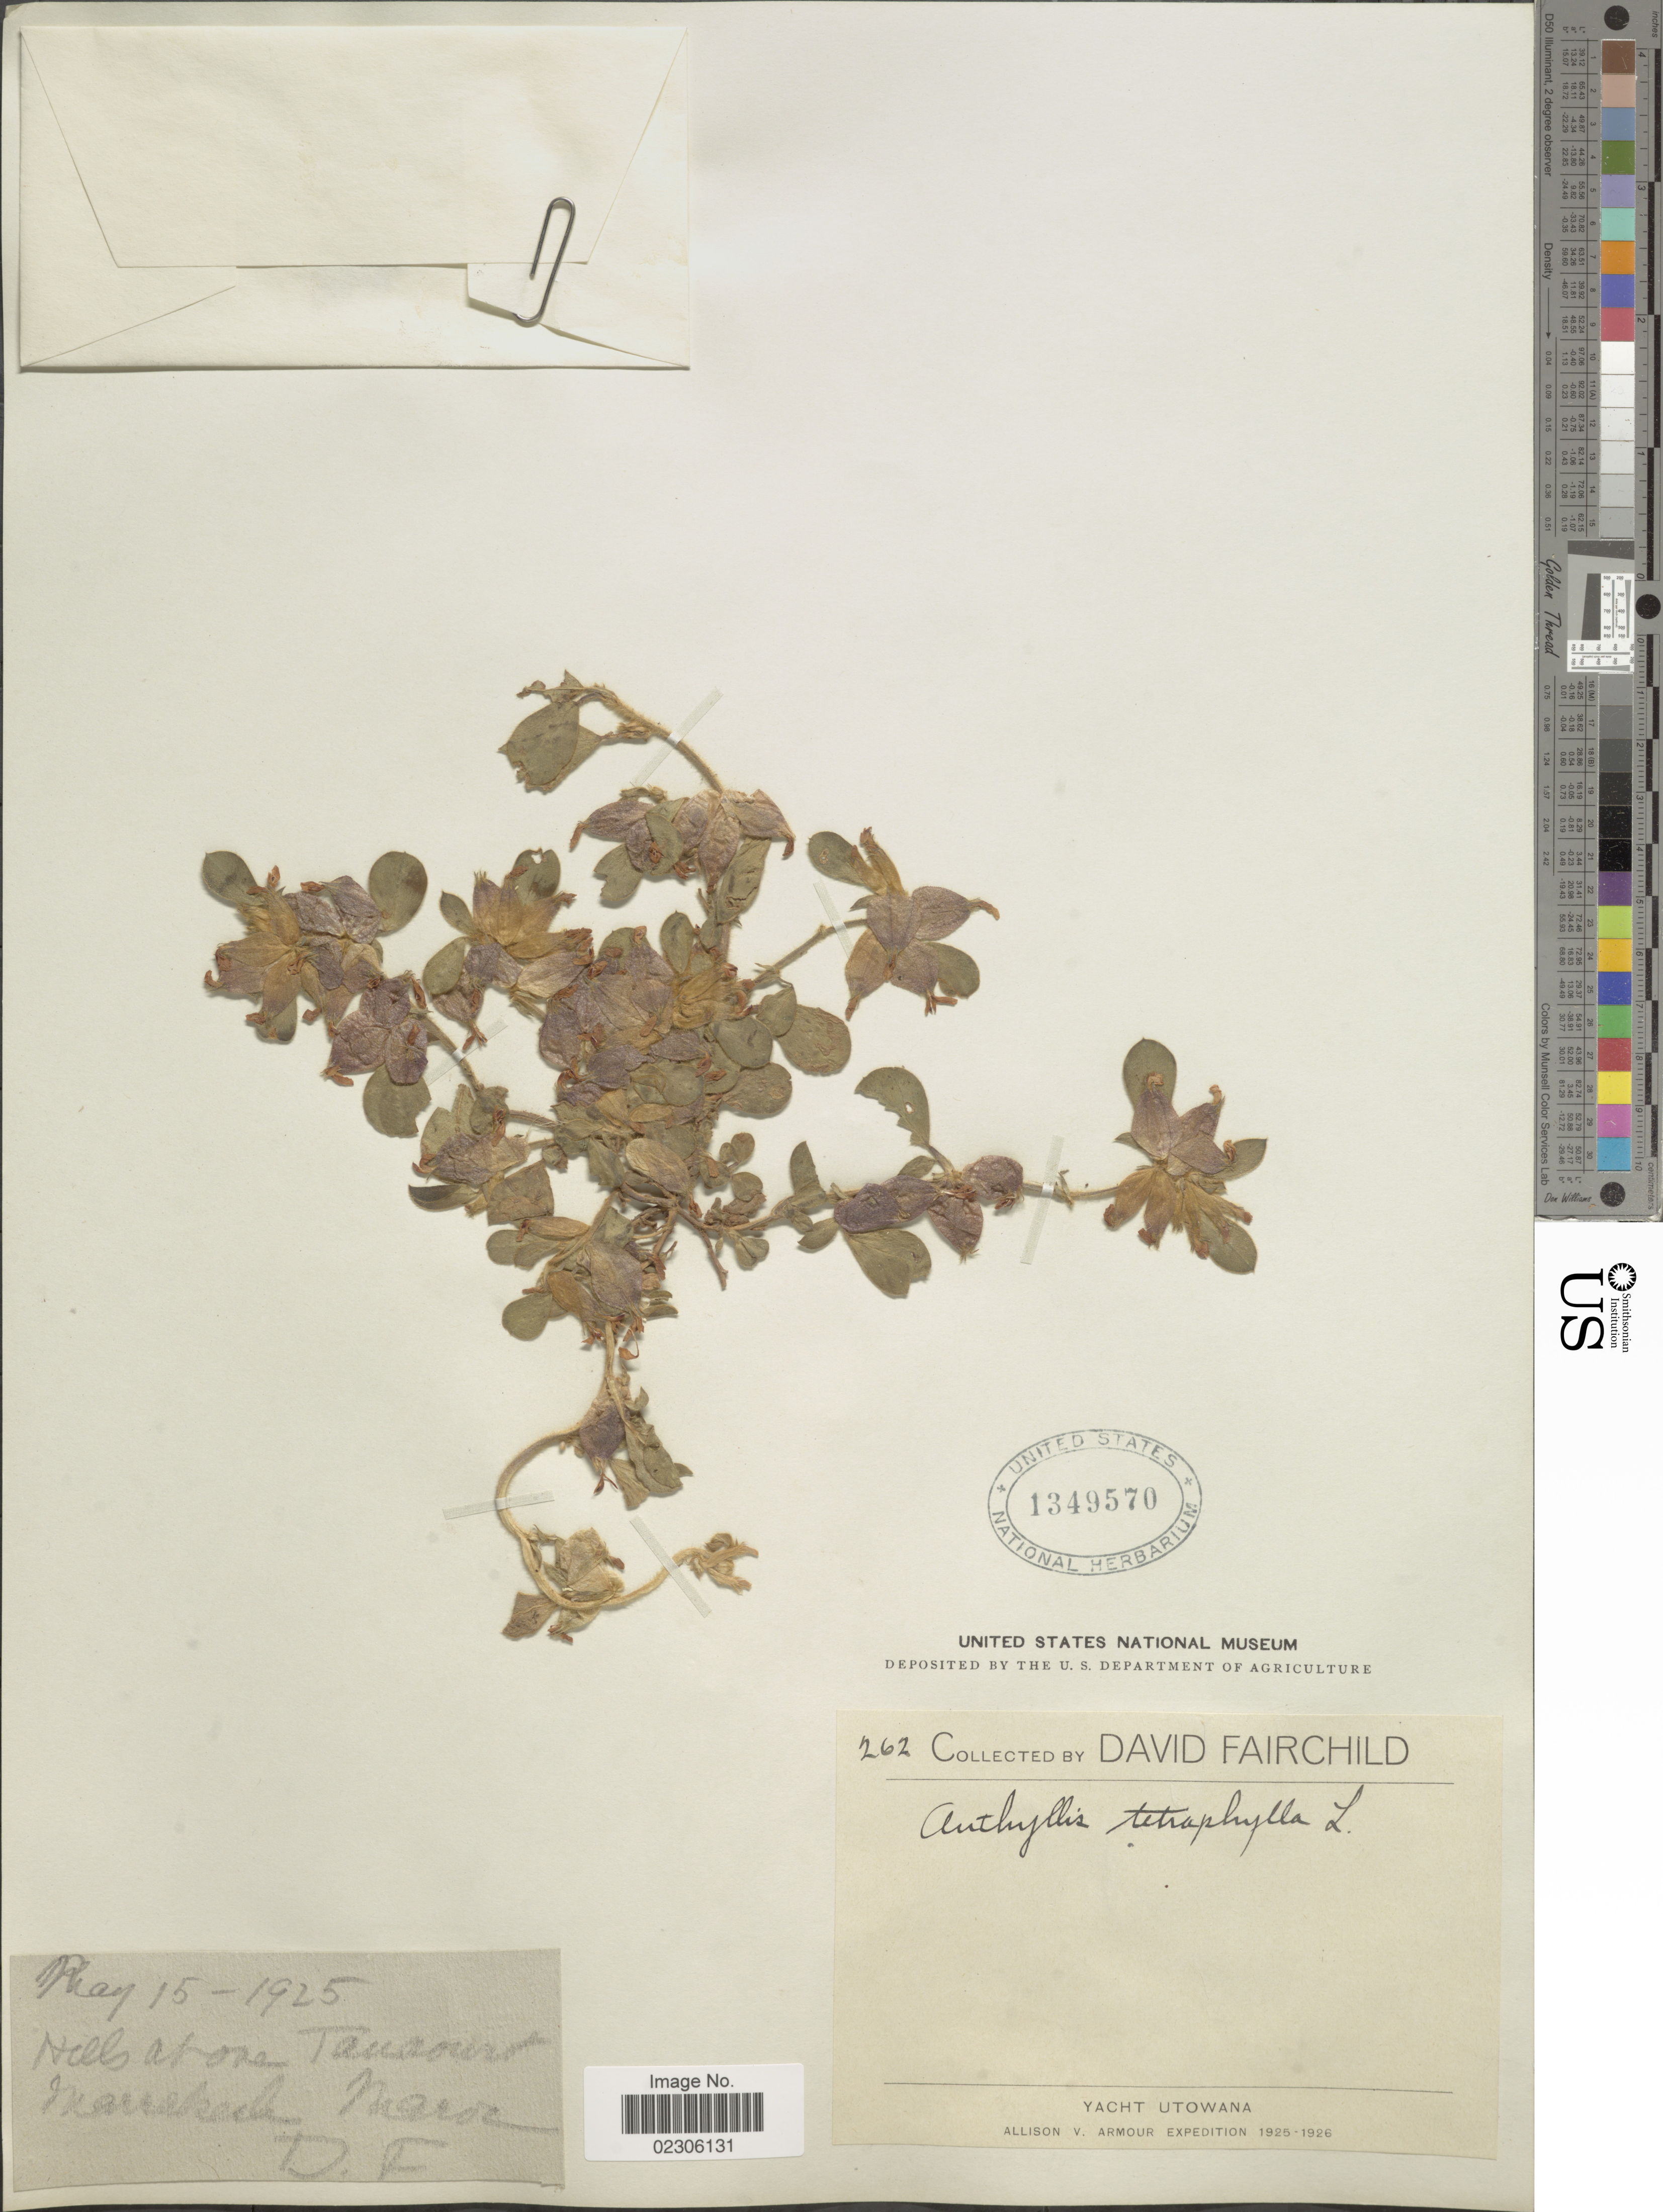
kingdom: Plantae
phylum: Tracheophyta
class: Magnoliopsida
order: Fabales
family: Fabaceae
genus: Anthyllis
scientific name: Anthyllis tetraphylla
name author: L.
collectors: D. Fairchild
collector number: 262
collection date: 1925-05-15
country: Morocco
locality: Hills above Tanaourt, Marrakesh, Maroc.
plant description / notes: Corrected "Hills above Tacoma, Marradeck, Maroc" to "Hills above Tanaourt, Marrakesh, Maroc."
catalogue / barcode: US 1349570